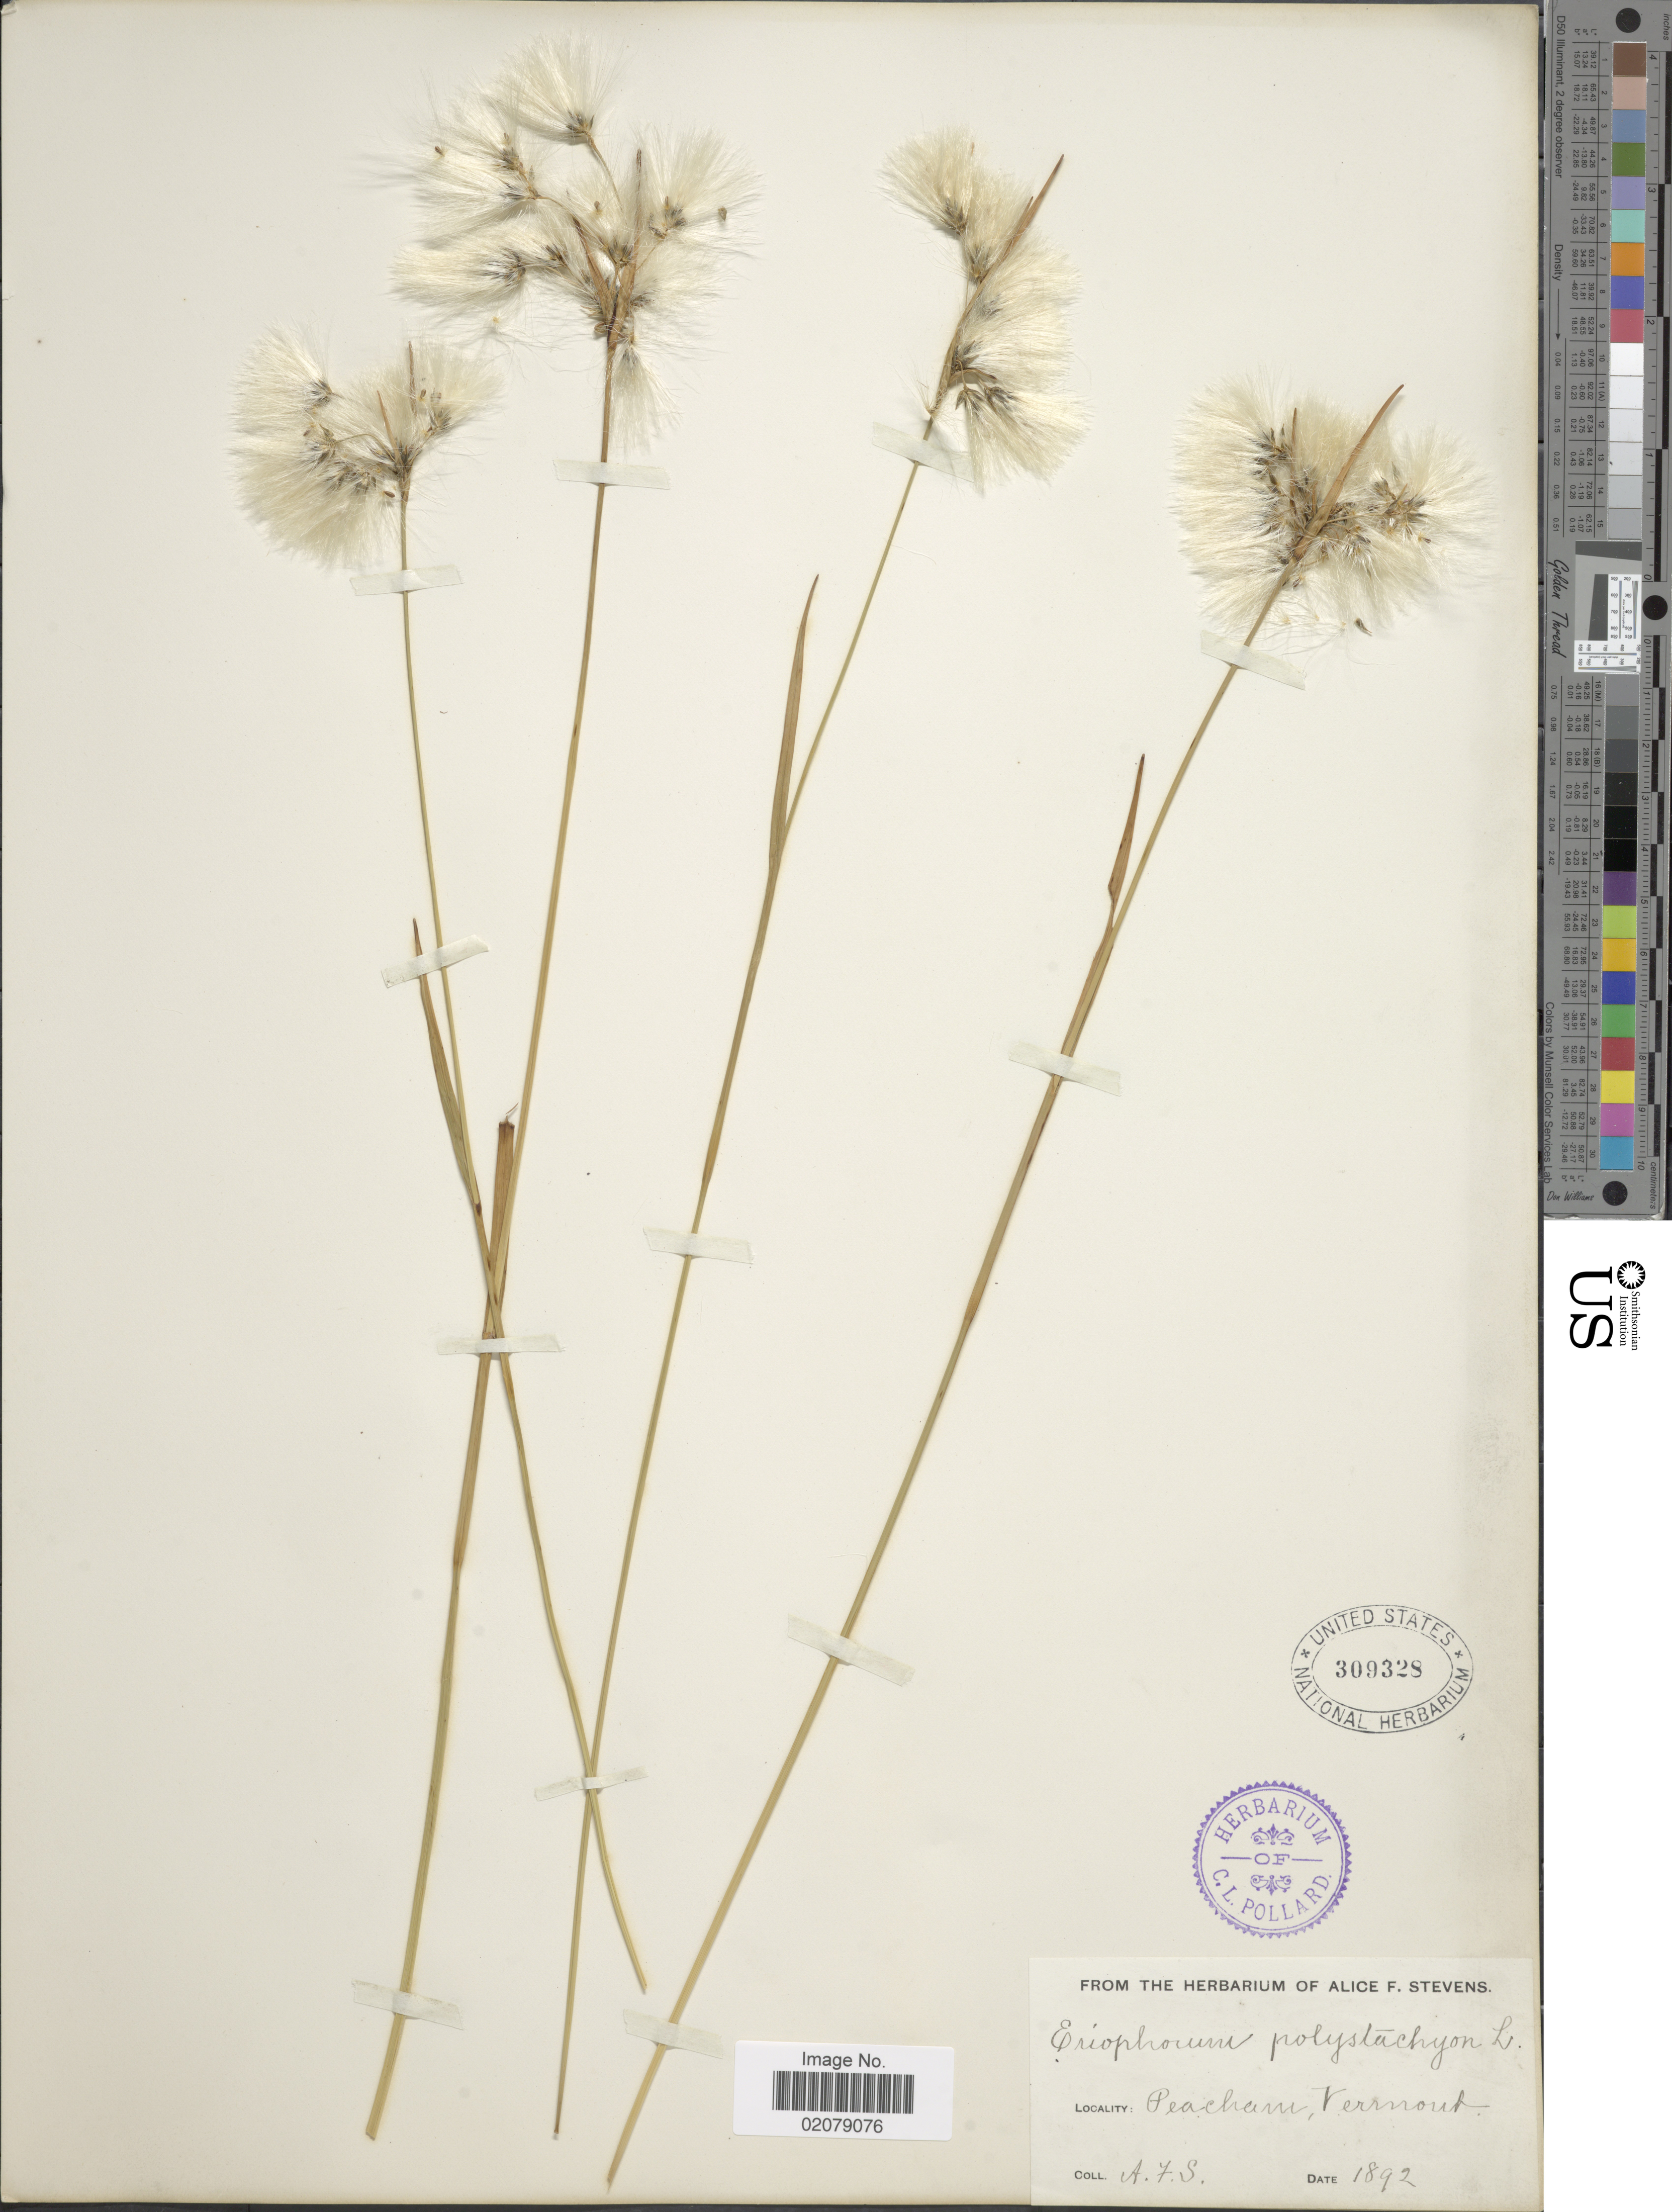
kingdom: Plantae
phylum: Tracheophyta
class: Liliopsida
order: Poales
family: Cyperaceae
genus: Eriophorum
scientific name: Eriophorum viridicarinatum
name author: (Englem.) Fernald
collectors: A. Stevens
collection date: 1892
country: United States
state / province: Vermont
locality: Peacham, Vermont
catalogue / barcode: US 309328